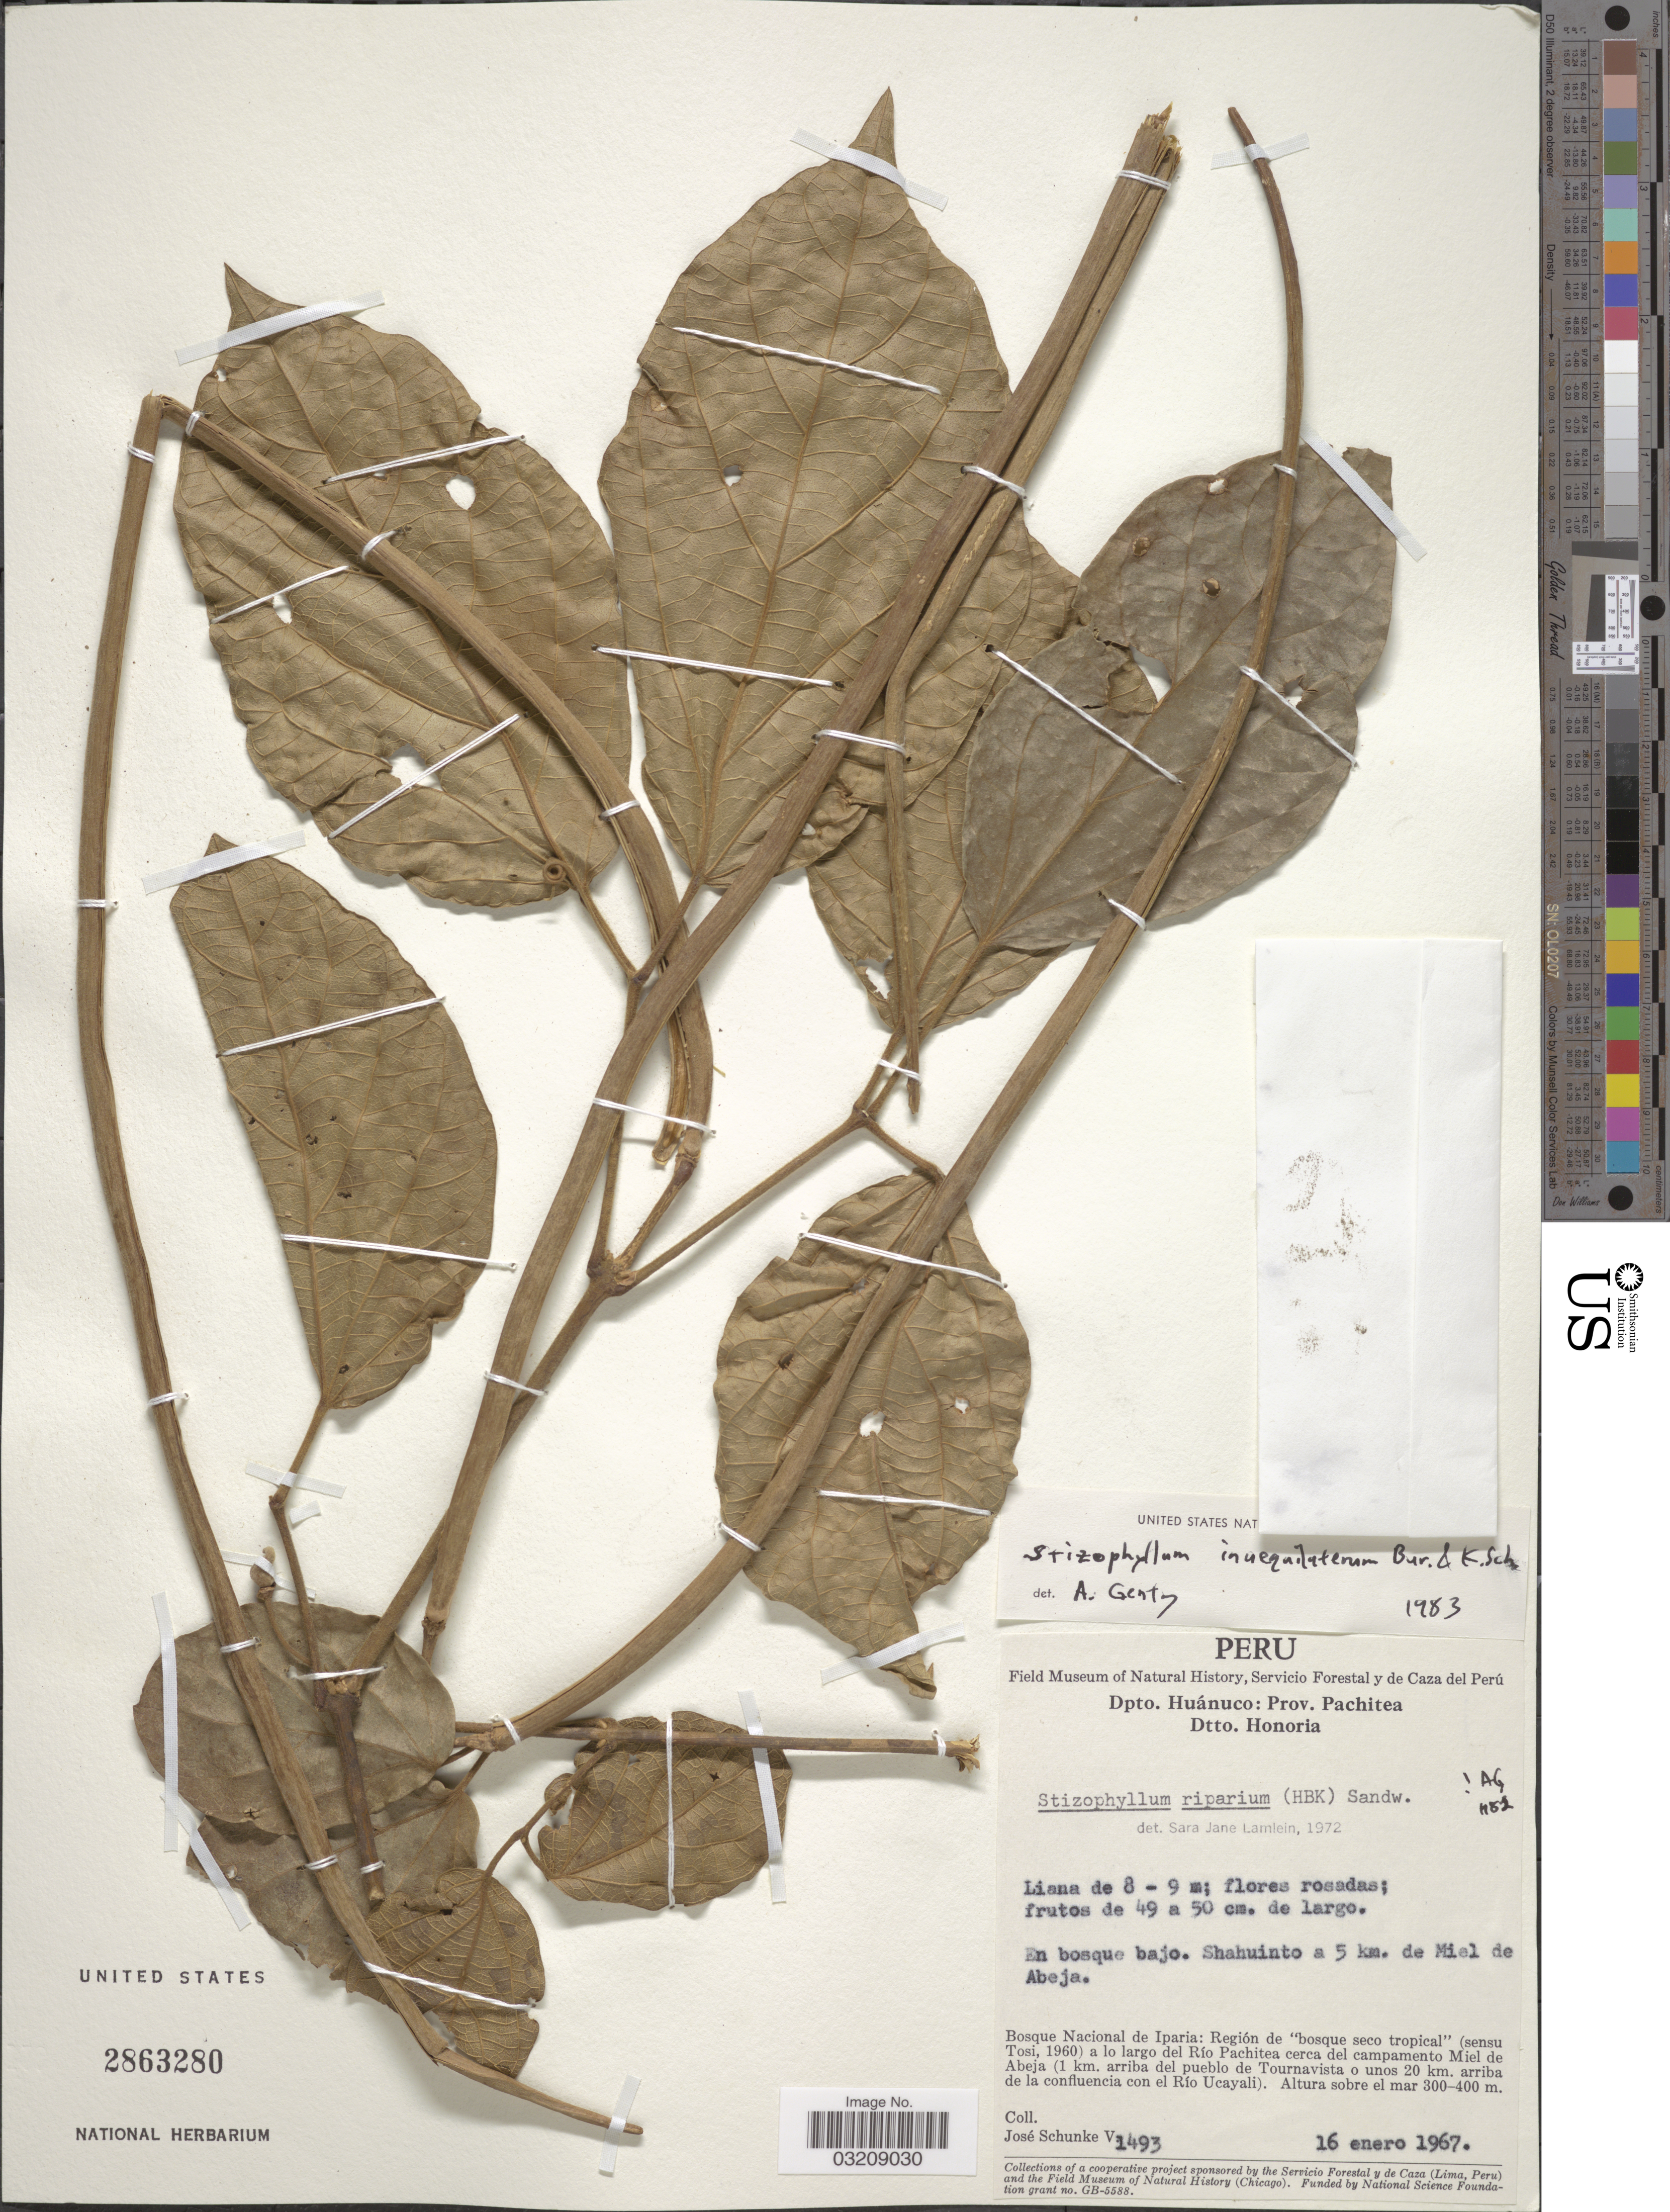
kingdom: Plantae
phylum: Tracheophyta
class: Magnoliopsida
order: Lamiales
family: Bignoniaceae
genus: Stizophyllum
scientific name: Stizophyllum inaequilaterum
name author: Bureau & K. Schum.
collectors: J. Schunke Vigo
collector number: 1493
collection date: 1967-01-16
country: Peru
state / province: Huánuco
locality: Dpto. Huánuco: Prov. Pachitea. Dtto. Honoria. Shauinto a 5 km. de Miel de Abeja. Bosque Nacional de Iparia: Región de "bosque seco tropical" (sensu Tosi, 1960) a lo largo del Río Pachitea cerca del campamento Miel de Abeja (1 km. arriba del pueblo de Tournavista o unos 20 km. arriba de la confluencia con el Río Ucayali).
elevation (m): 300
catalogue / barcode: US 2863280